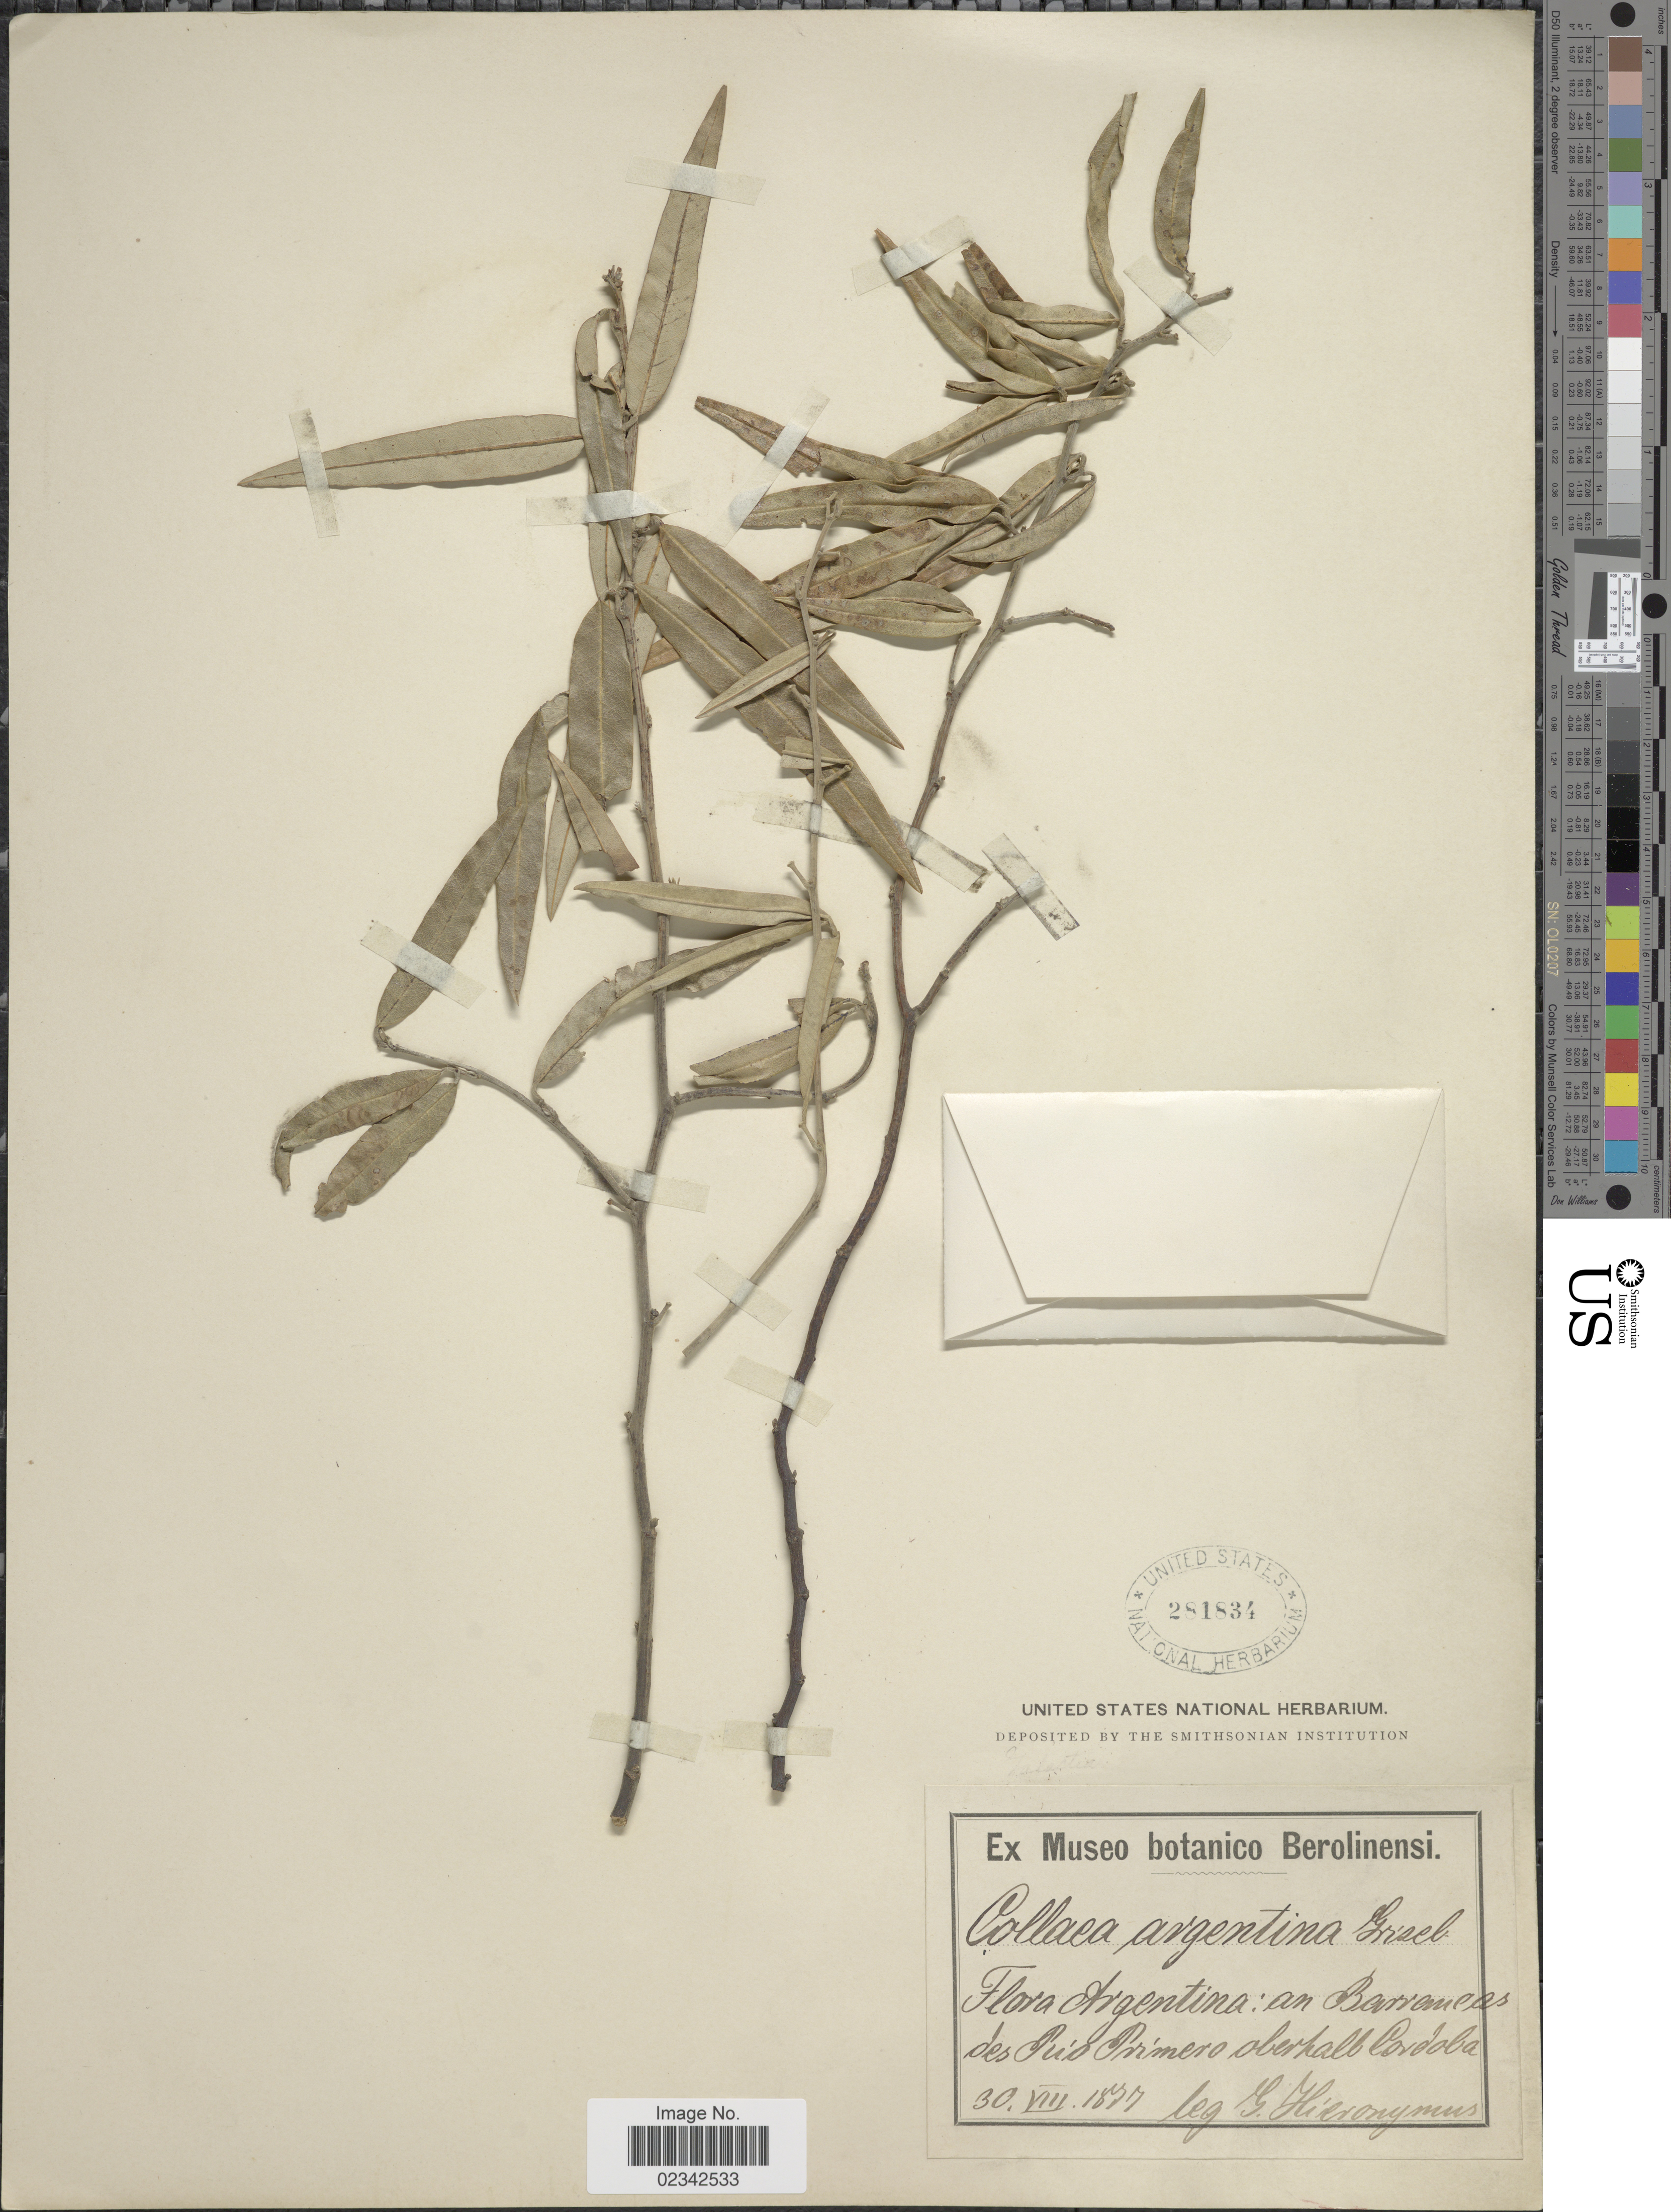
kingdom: Plantae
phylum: Tracheophyta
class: Magnoliopsida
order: Fabales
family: Fabaceae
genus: Collaea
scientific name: Collaea argentina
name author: Griseb.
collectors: G. H. Hieronymus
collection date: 1877-08-30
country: Argentina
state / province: Cordoba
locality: An Barrancas des Rio Primero oberhall Cordoba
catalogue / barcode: US 281834